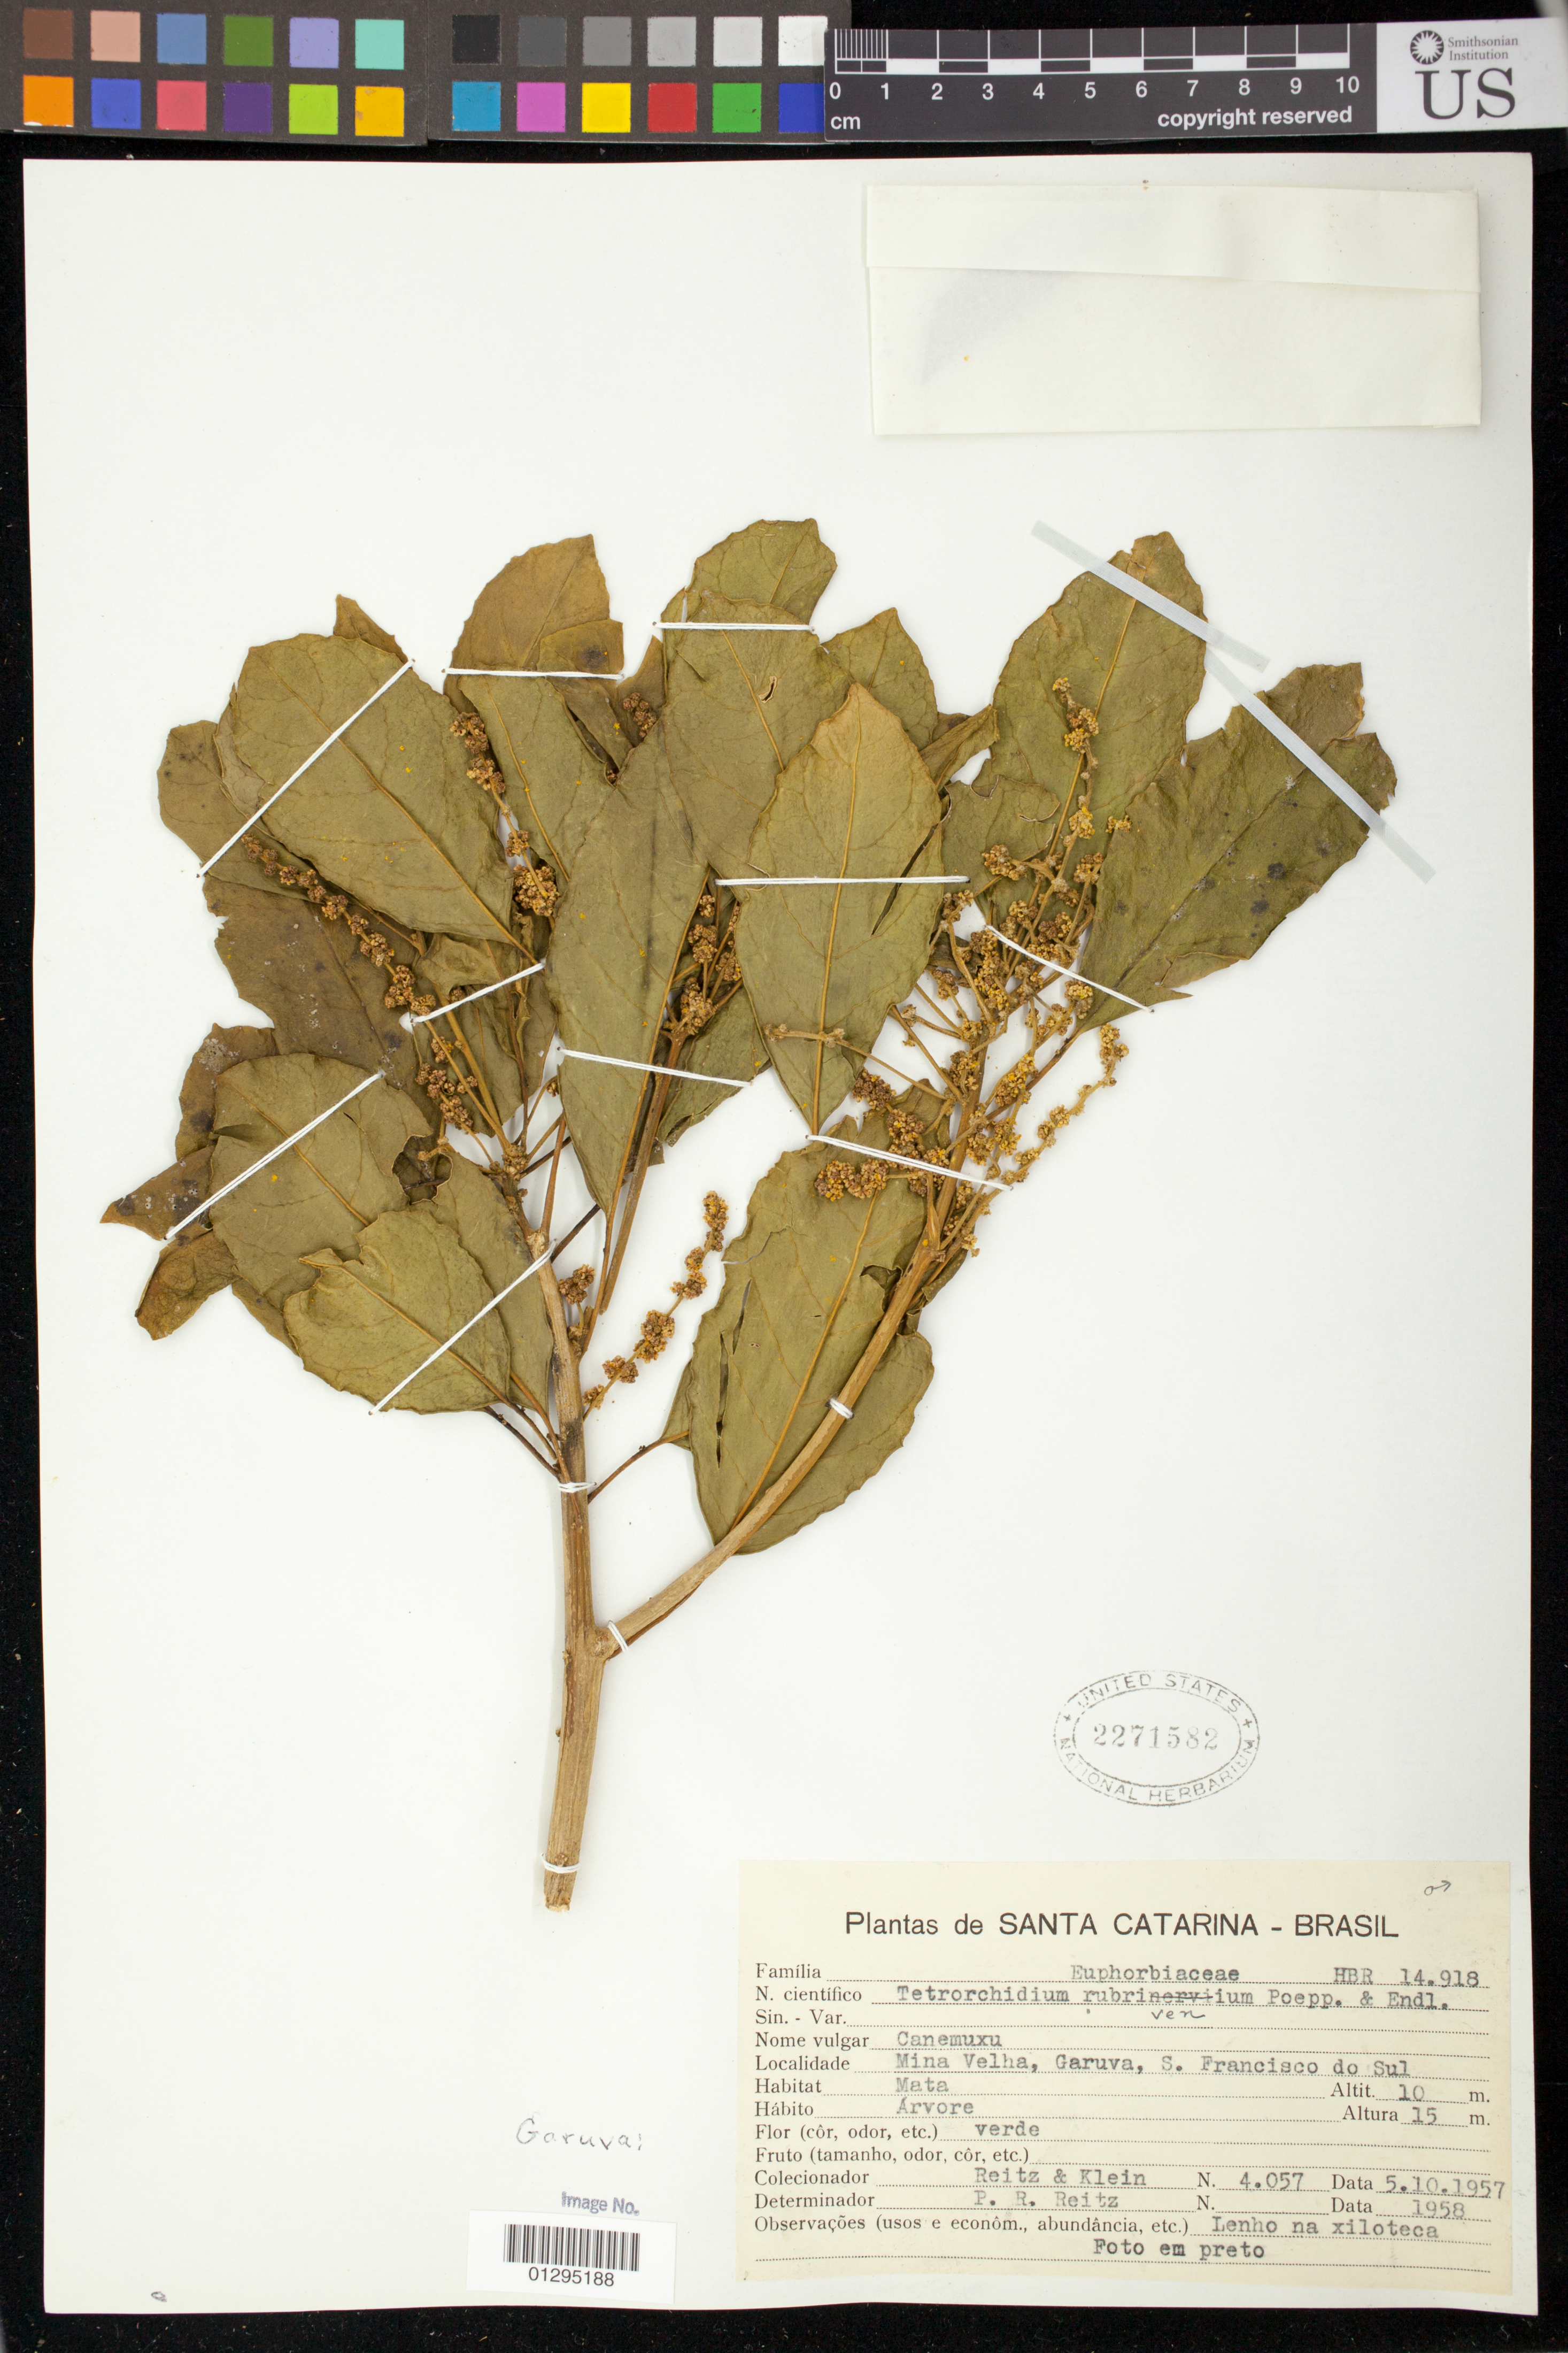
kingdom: Plantae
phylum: Tracheophyta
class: Magnoliopsida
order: Malpighiales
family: Euphorbiaceae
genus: Tetrorchidium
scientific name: Tetrorchidium rubrivenium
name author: Poepp.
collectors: -- Reitz & Klein, --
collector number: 4057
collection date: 1957-10-05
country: Brazil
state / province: Santa Catarina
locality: Mina Velha, Garuva, S. Francisco do Sul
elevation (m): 10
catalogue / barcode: US 2271582